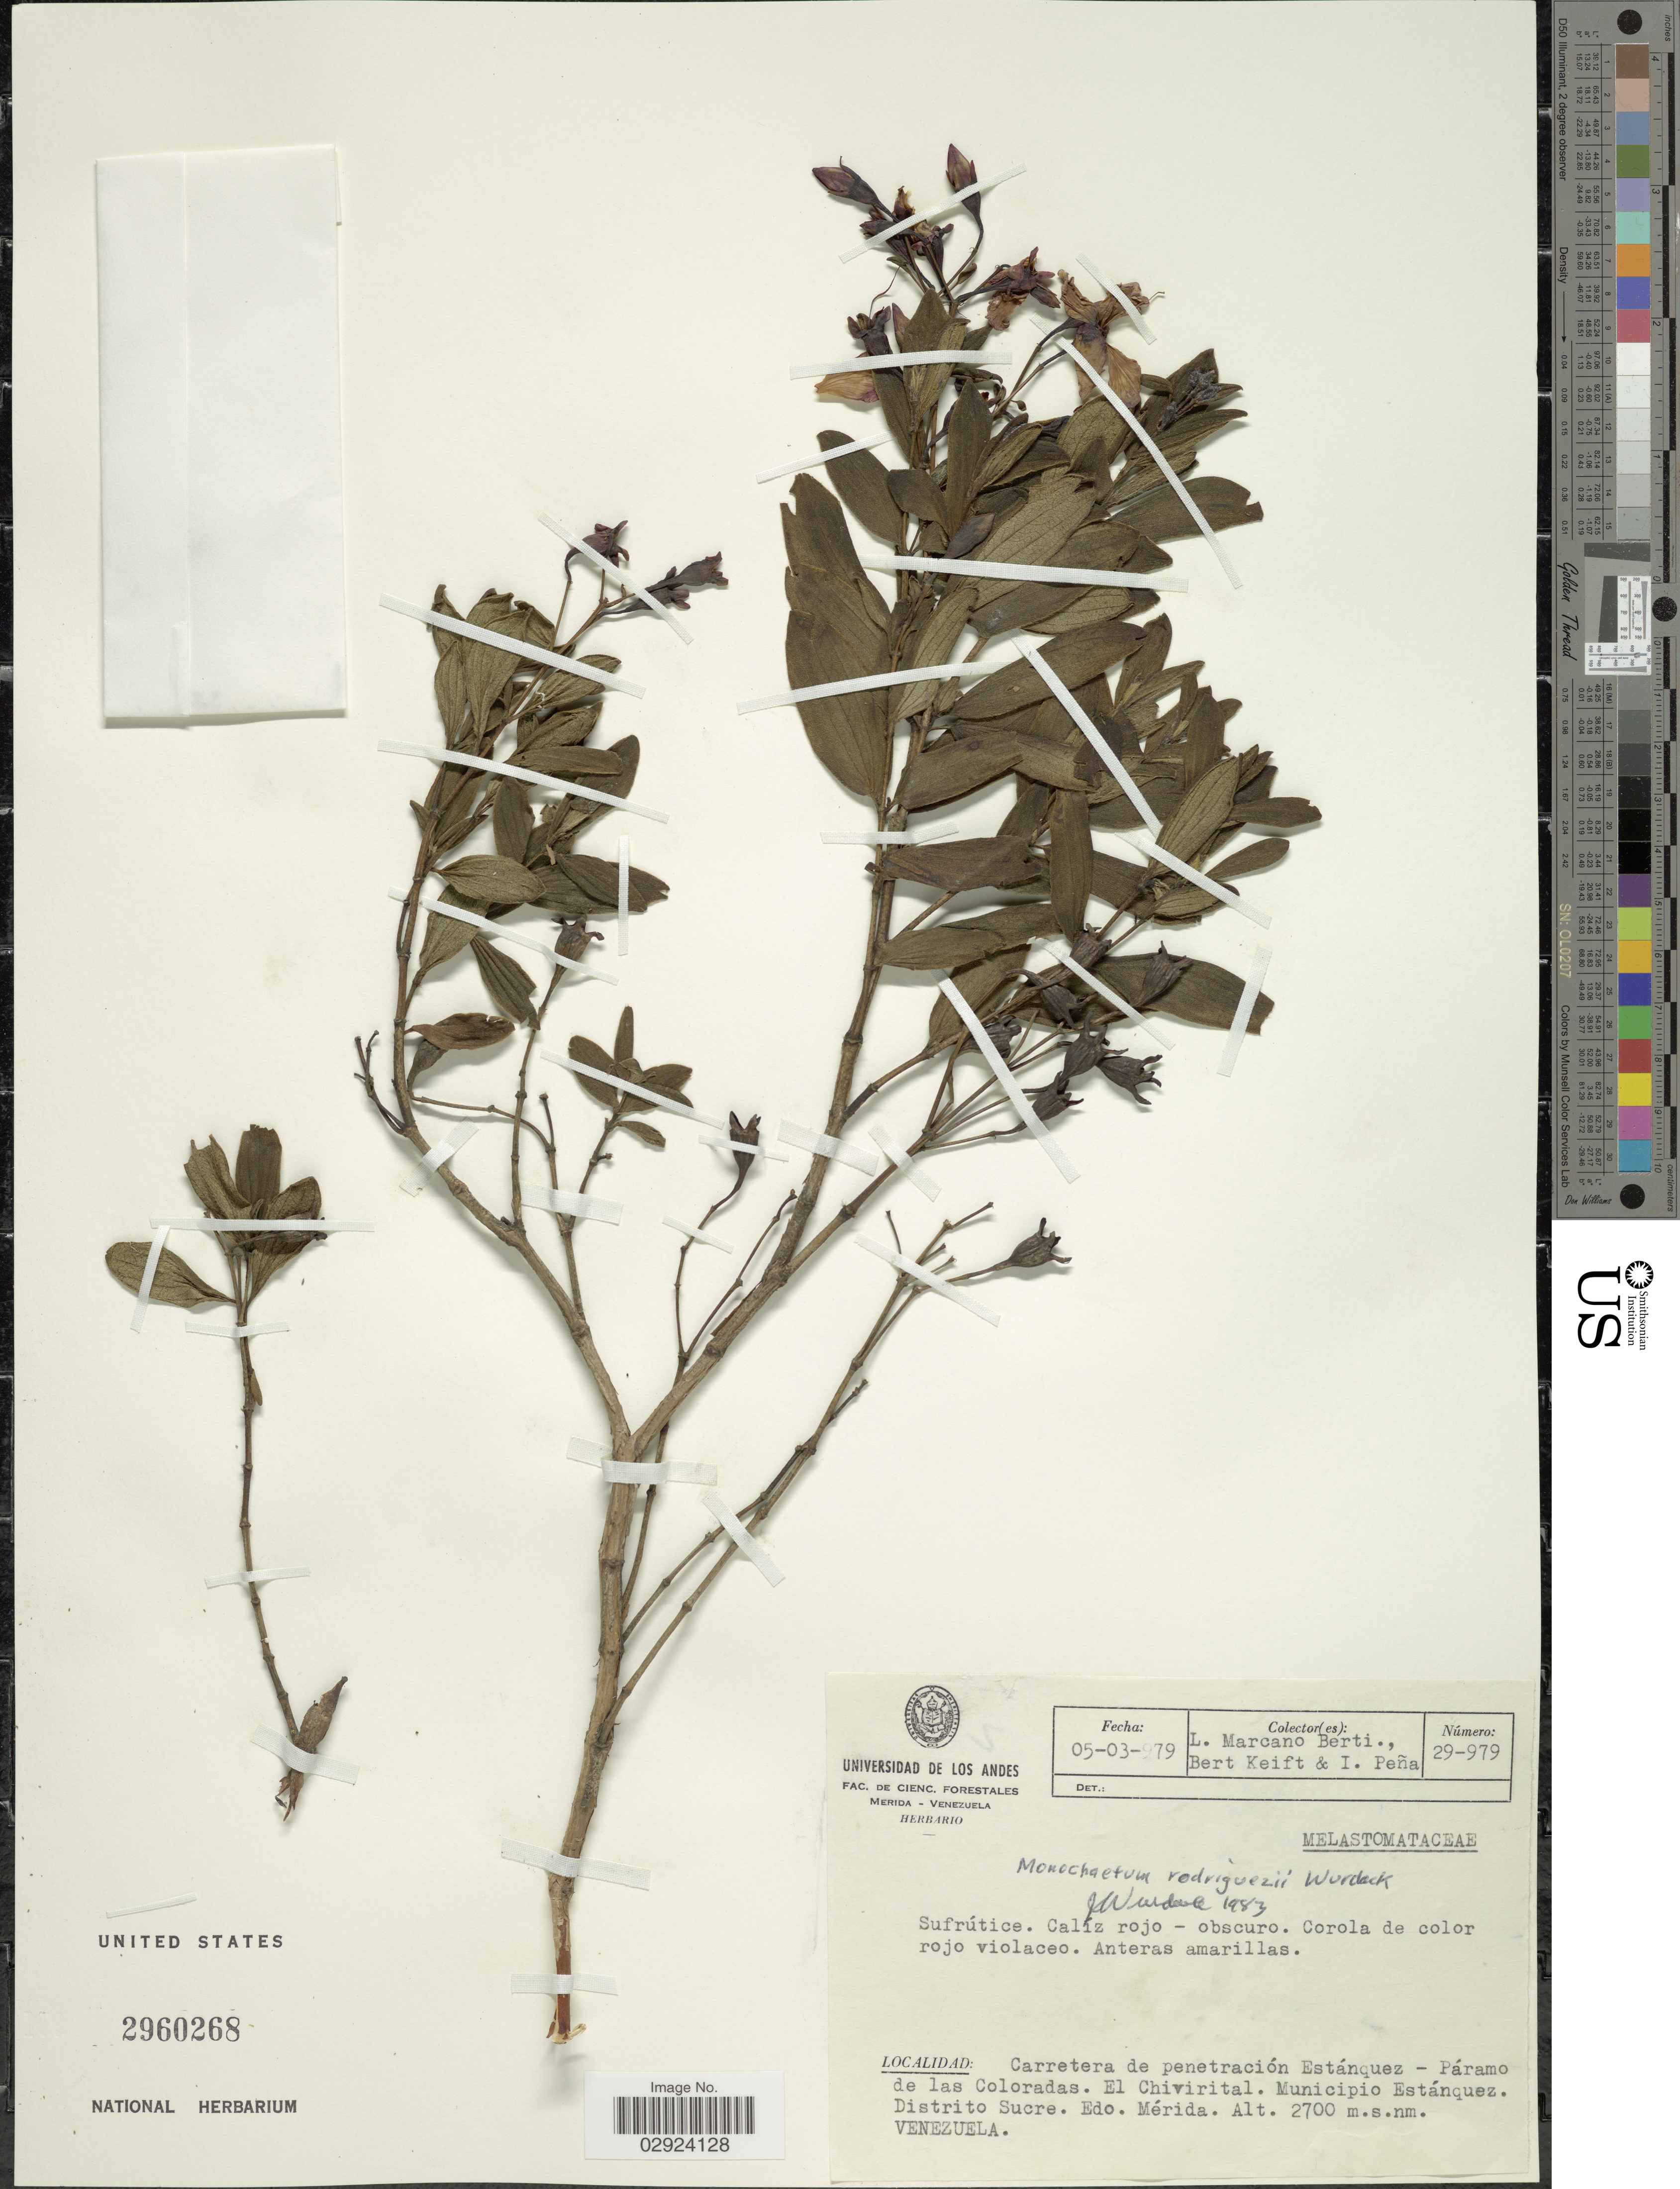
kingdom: Plantae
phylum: Tracheophyta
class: Magnoliopsida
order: Myrtales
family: Melastomataceae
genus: Monochaetum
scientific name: Monochaetum rodriguezii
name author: Wurdack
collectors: L. Marcano-Berti, B. Keift & I. Pena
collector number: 29-979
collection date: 1979-03-05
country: Venezuela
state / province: Mérida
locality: Carretera de penetración Estánquez - Páramo de las Coloradas, El Chivirital, Municipio Estánquez Distrito Sucre, Edo. Mérida.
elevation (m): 2700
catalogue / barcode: US 2960268